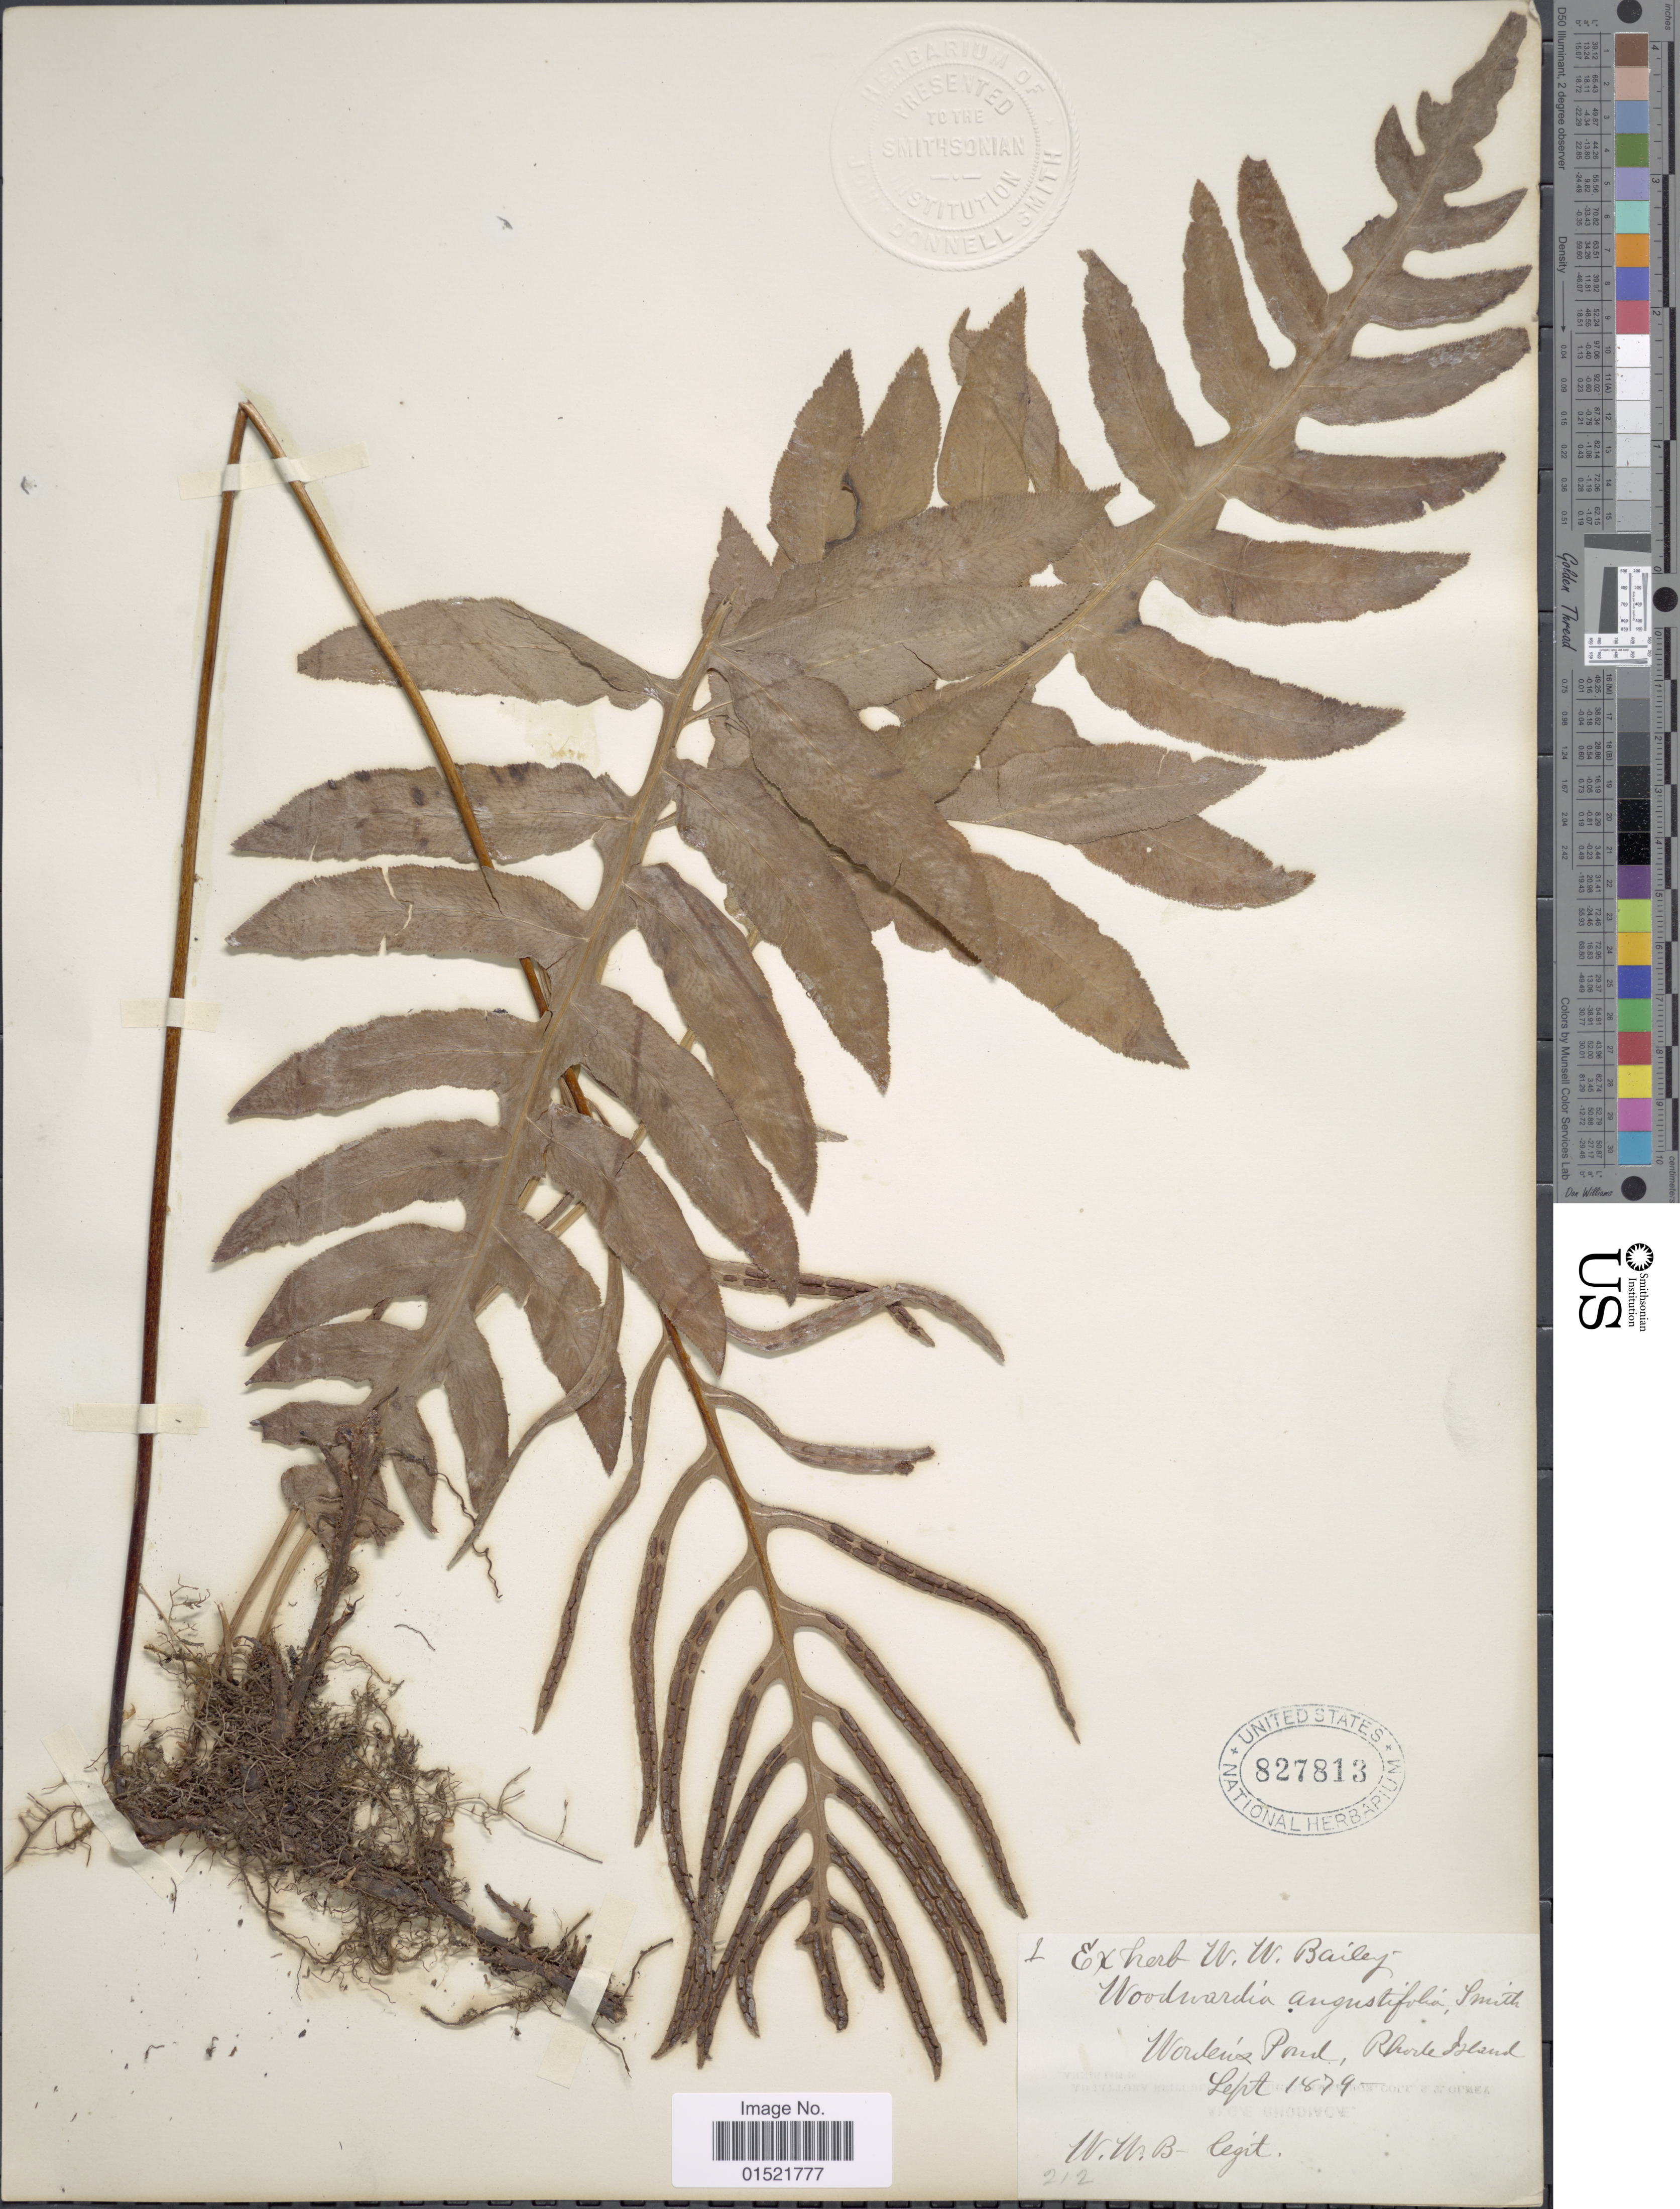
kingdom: Plantae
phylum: Tracheophyta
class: Polypodiopsida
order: Polypodiales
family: Blechnaceae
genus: Woodwardia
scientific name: Woodwardia areolata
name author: (L.) T. Moore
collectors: W. W. Bailey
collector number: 1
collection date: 1879-09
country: United States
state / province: Rhode Island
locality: Wordens Pond, Rhode Island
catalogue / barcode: US 827813